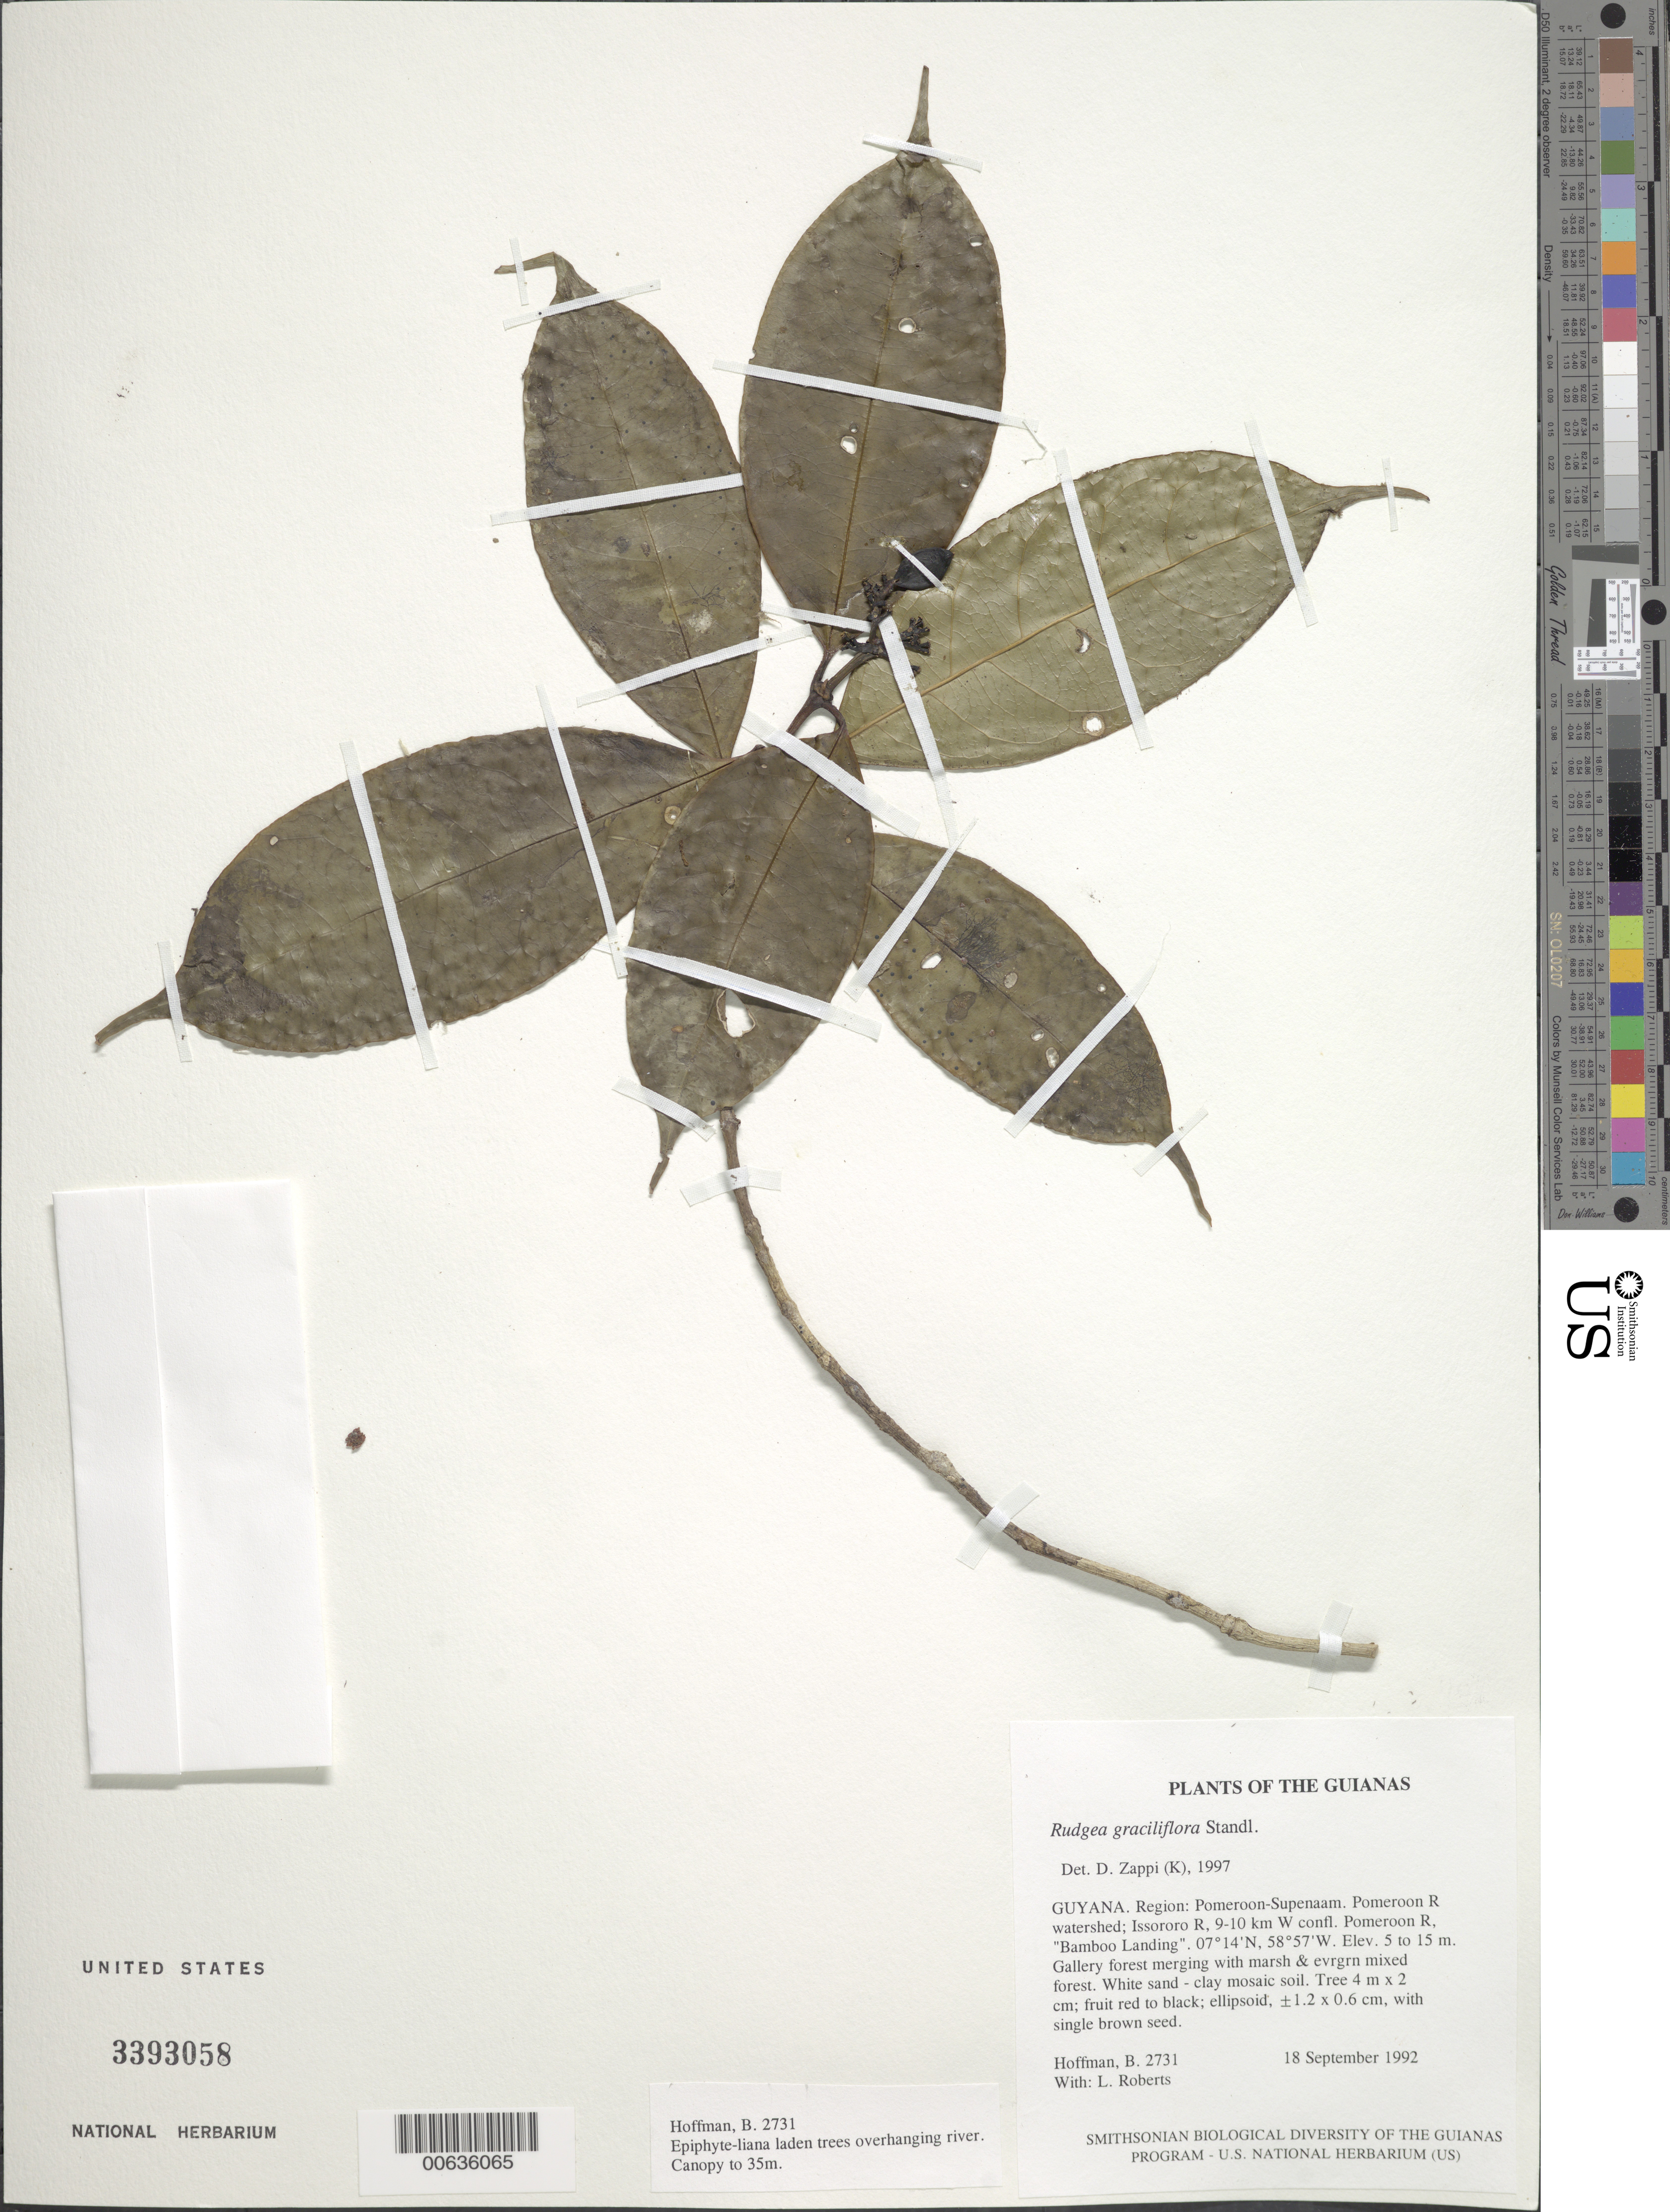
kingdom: Plantae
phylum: Tracheophyta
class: Magnoliopsida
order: Gentianales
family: Rubiaceae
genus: Rudgea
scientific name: Rudgea graciliflora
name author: Standl.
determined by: Zappi, Daniela C.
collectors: B. Hoffman & L. Roberts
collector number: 2731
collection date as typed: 18 September 1992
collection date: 1992-09-18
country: Guyana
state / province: Pomeroon-Supenaam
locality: Pomeroon River watershed; Issororo River, 9-10 km W of confluence with Pomeroon River, "Bamboo Landing"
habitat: Gallery forest merging with marsh & evrgrn mixed forest. White sand - clay mosaic soil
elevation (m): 5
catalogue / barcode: US 3393058